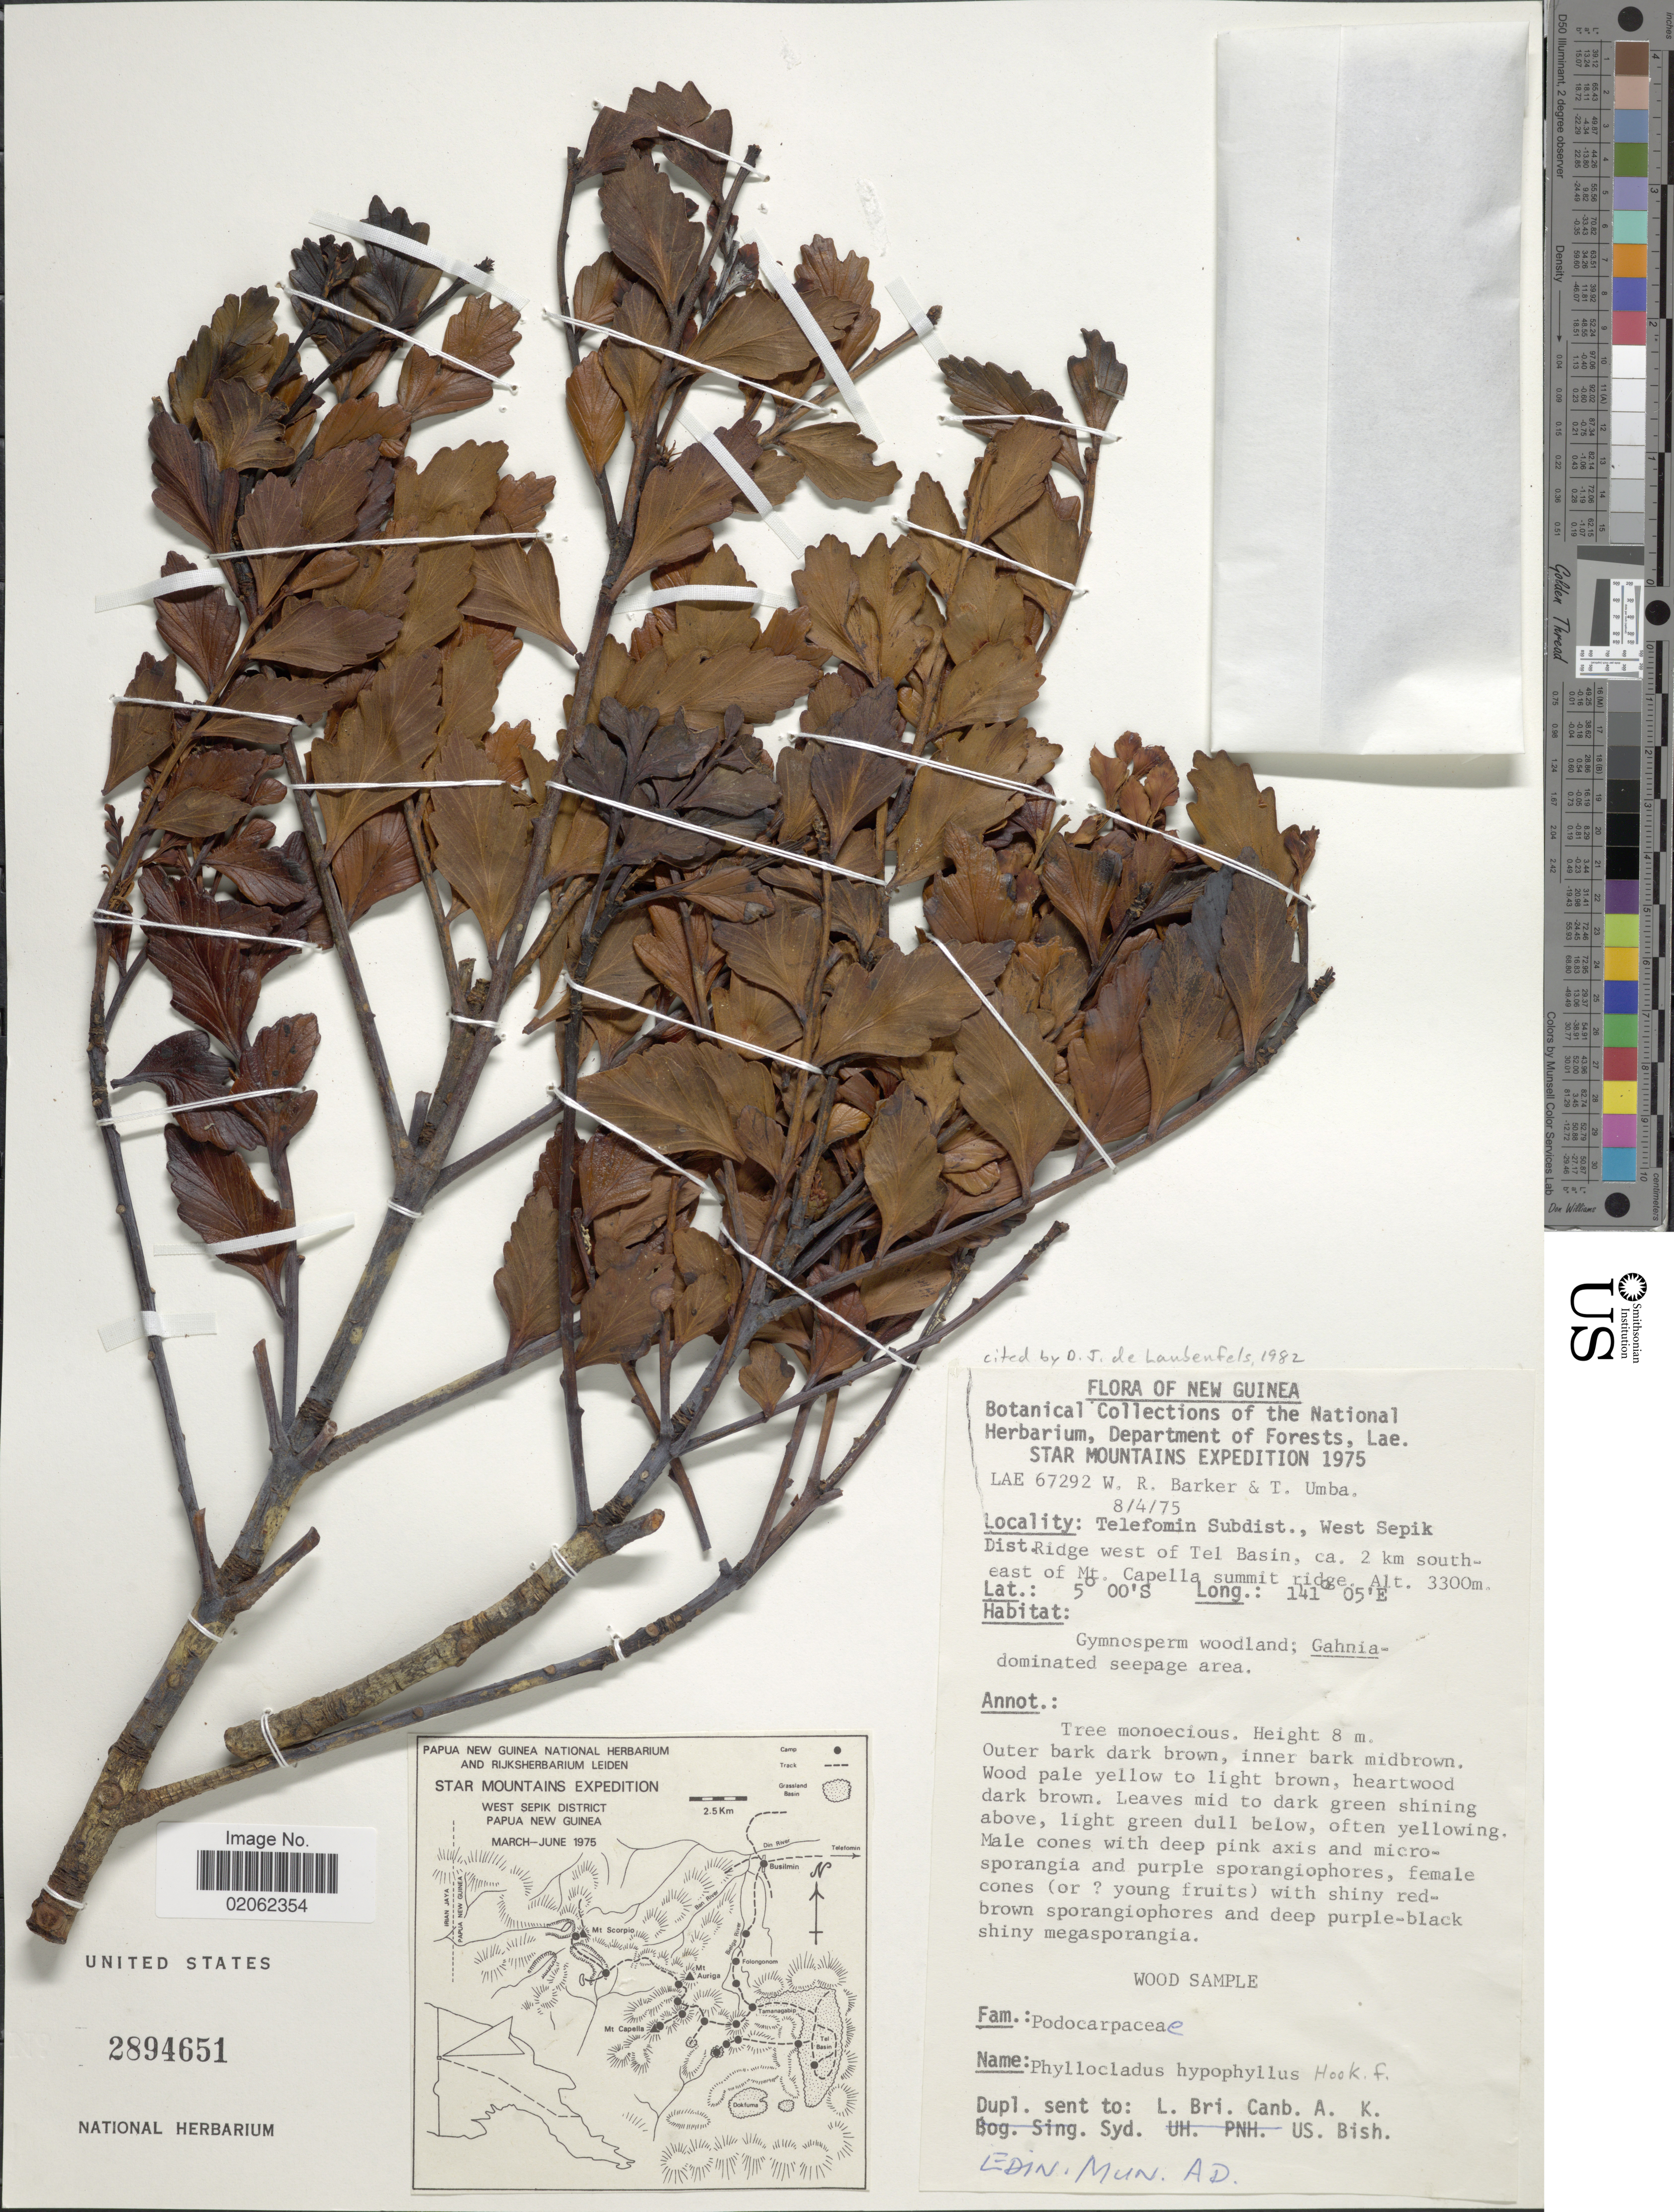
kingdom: Plantae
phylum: Tracheophyta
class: Pinopsida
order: Pinales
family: Phyllocladaceae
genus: Phyllocladus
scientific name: Phyllocladus hypophyllus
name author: Hook. f.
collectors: W. R. Barker & T. Umba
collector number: LAE 67292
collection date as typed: Transcribed d/m/y: 8/4/75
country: Papua New Guinea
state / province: Sandaun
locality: New Guinea, Star Mountains, Telefomin Subdist., West Sepik Dist. Ridge west of Tel Basin, ca 2 km southeast of Mt Capella summit ridge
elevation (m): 3300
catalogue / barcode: US 2894651